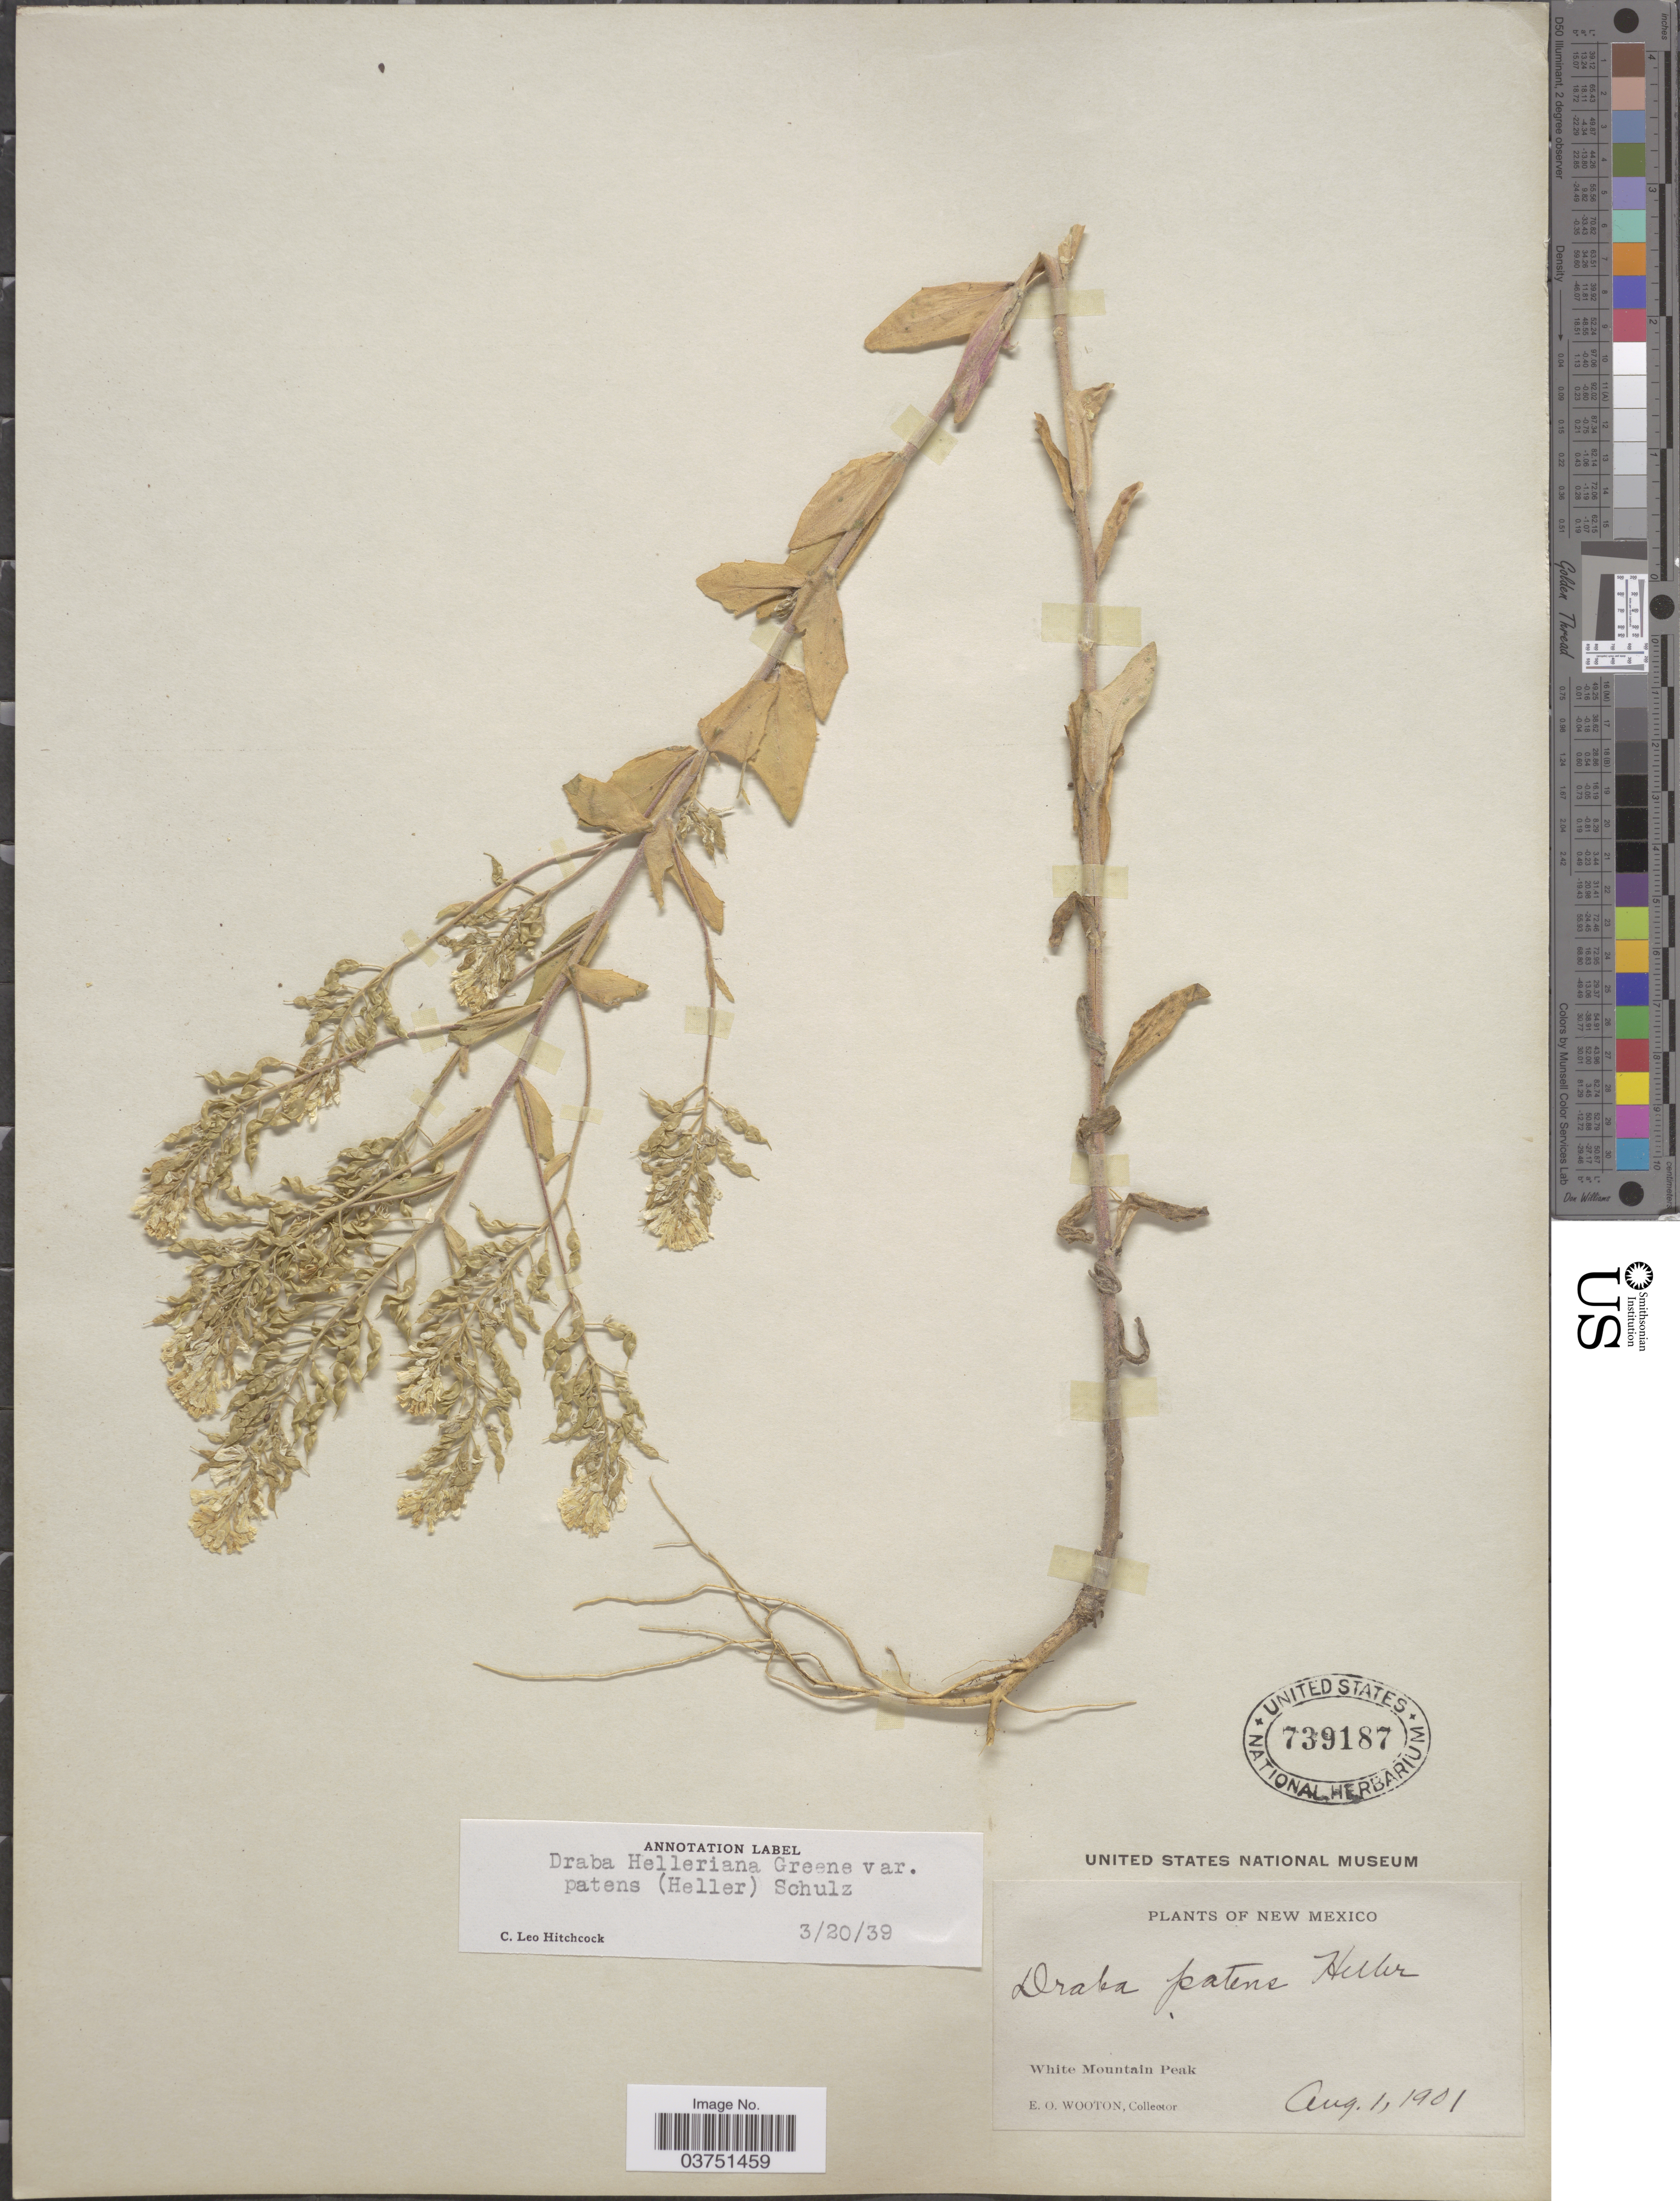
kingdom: Plantae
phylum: Tracheophyta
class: Magnoliopsida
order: Brassicales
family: Brassicaceae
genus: Draba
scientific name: Draba helleriana var. patens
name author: (A. Heller) O.E. Schulz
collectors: E. O. Wooton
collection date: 1901-08-01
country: United States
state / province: New Mexico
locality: White Mountains Peak.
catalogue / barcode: US 739187